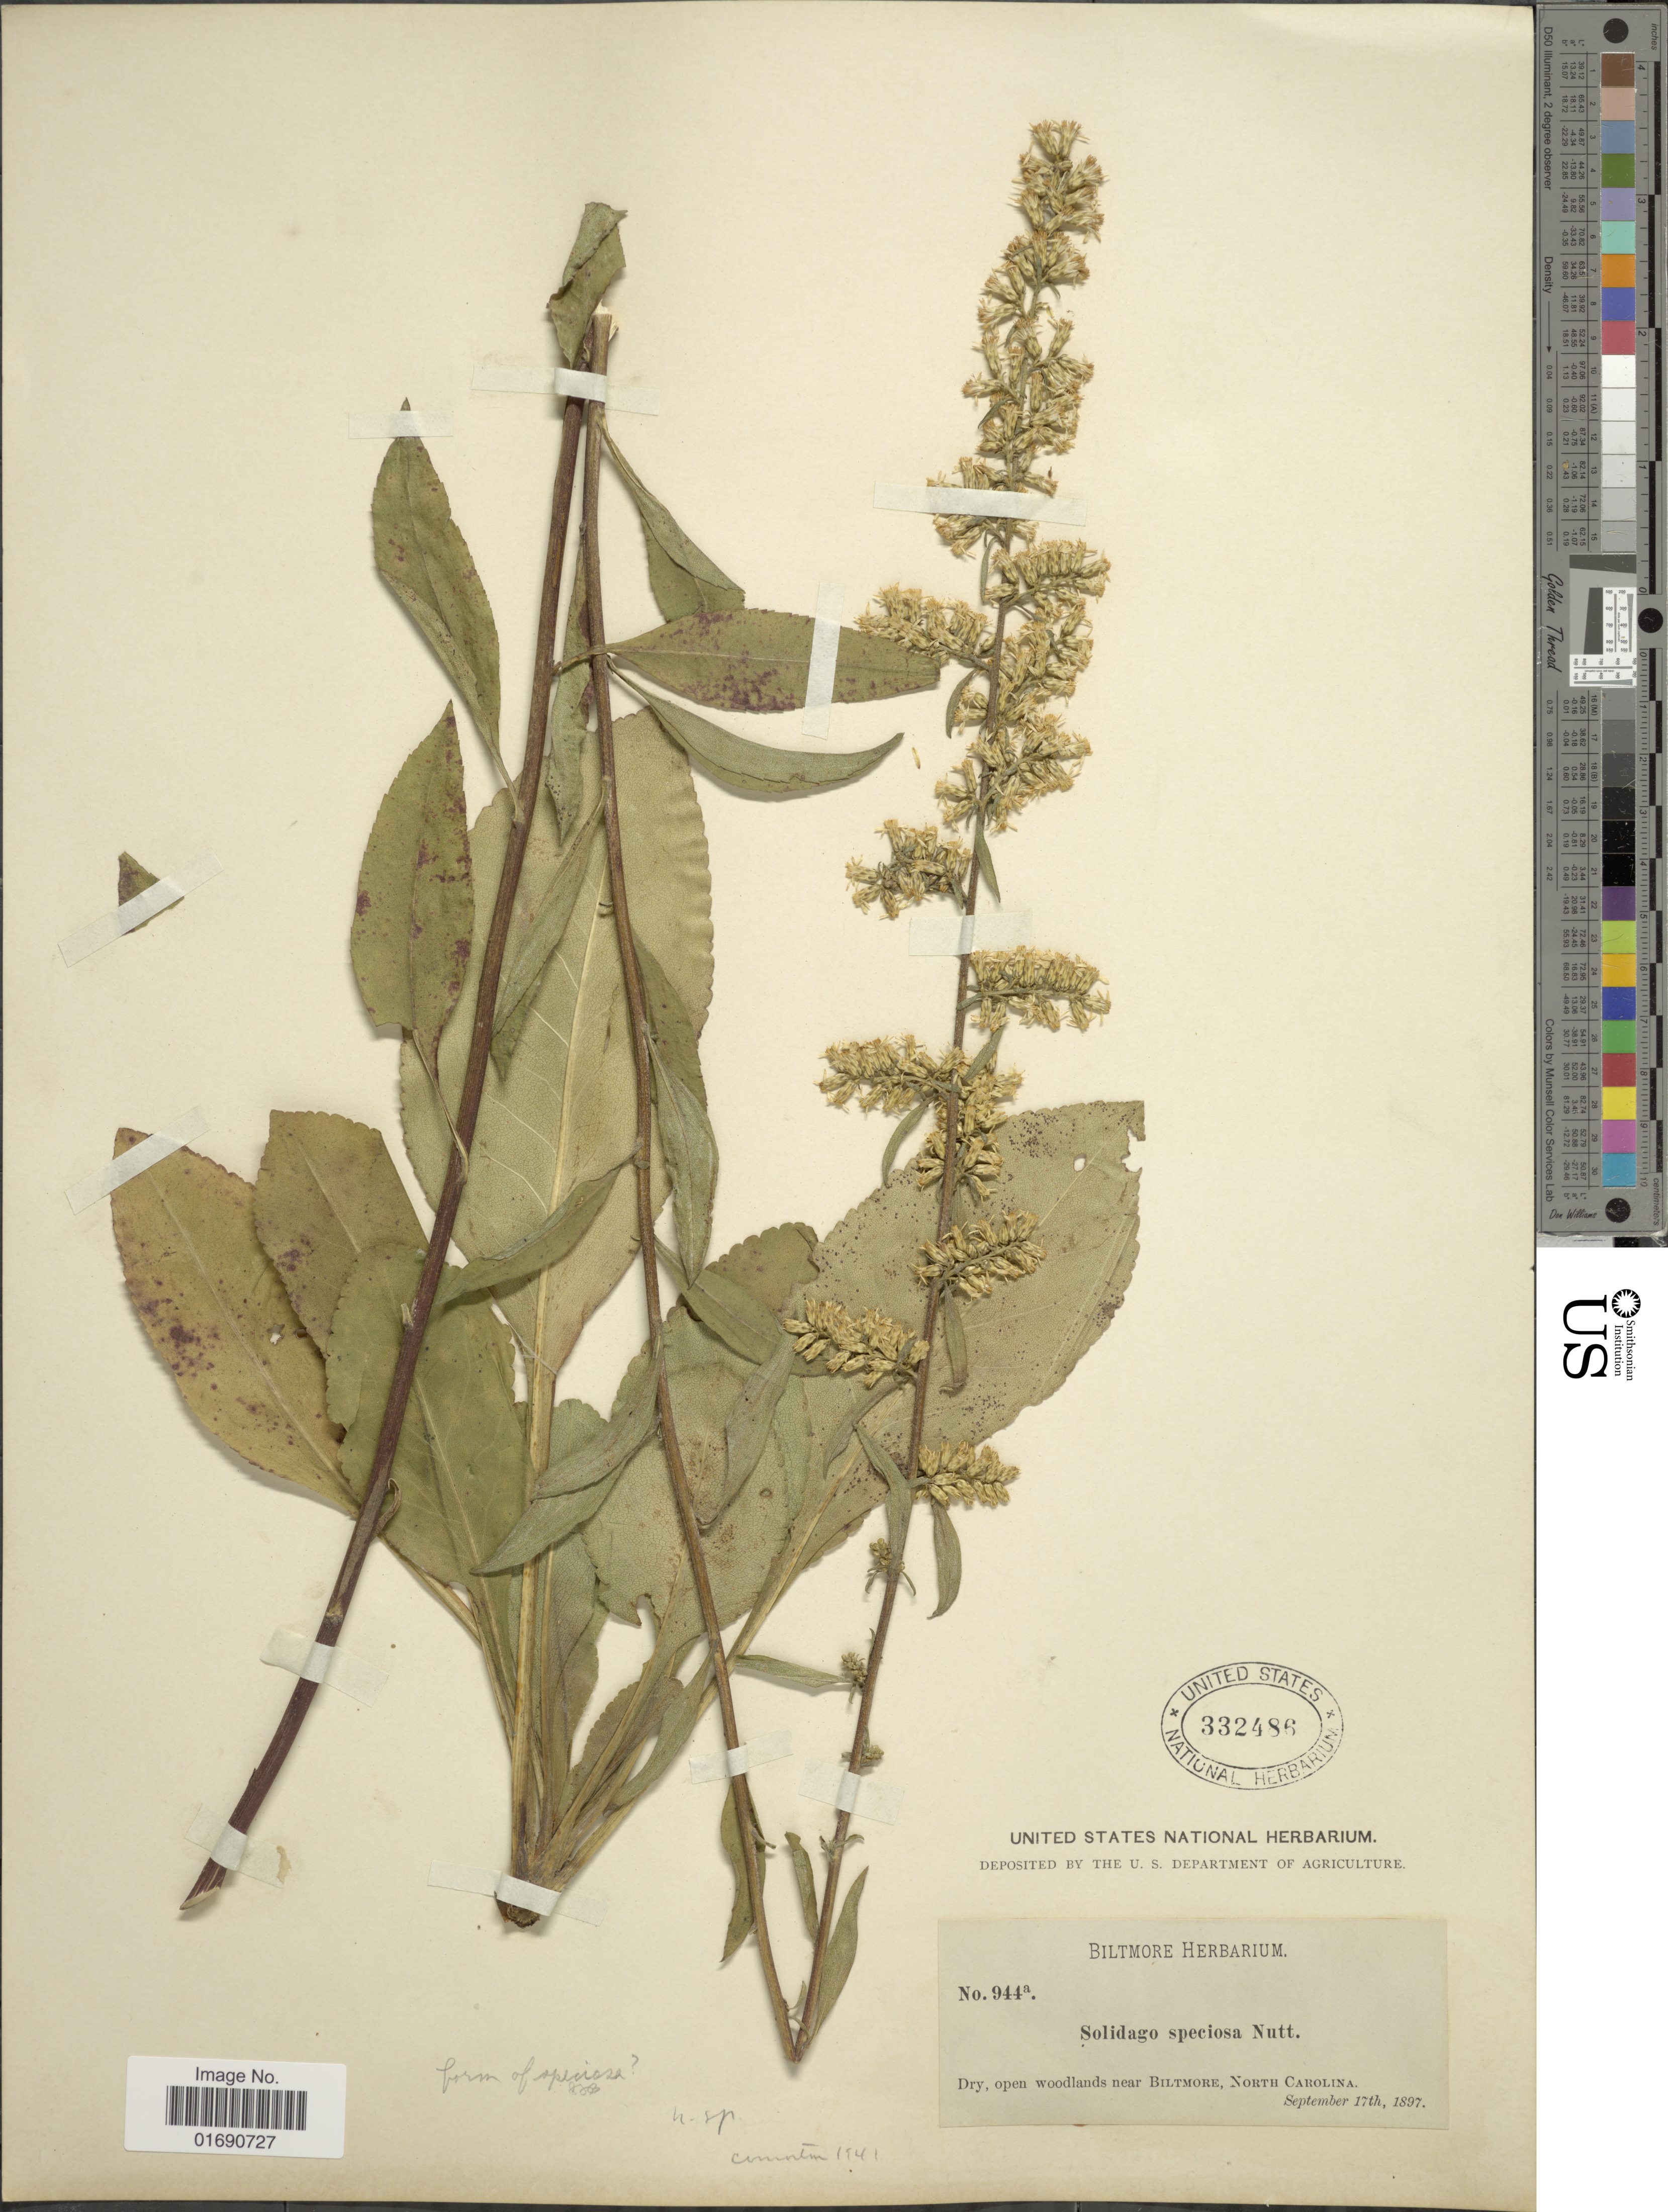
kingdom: Plantae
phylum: Tracheophyta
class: Magnoliopsida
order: Asterales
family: Asteraceae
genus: Solidago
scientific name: Solidago speciosa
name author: Nutt.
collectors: ex herb. Biltmore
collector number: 944a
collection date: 1897-09-17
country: United States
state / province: North Carolina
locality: Dry, open woodlands near Biltmore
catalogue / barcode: US 332486